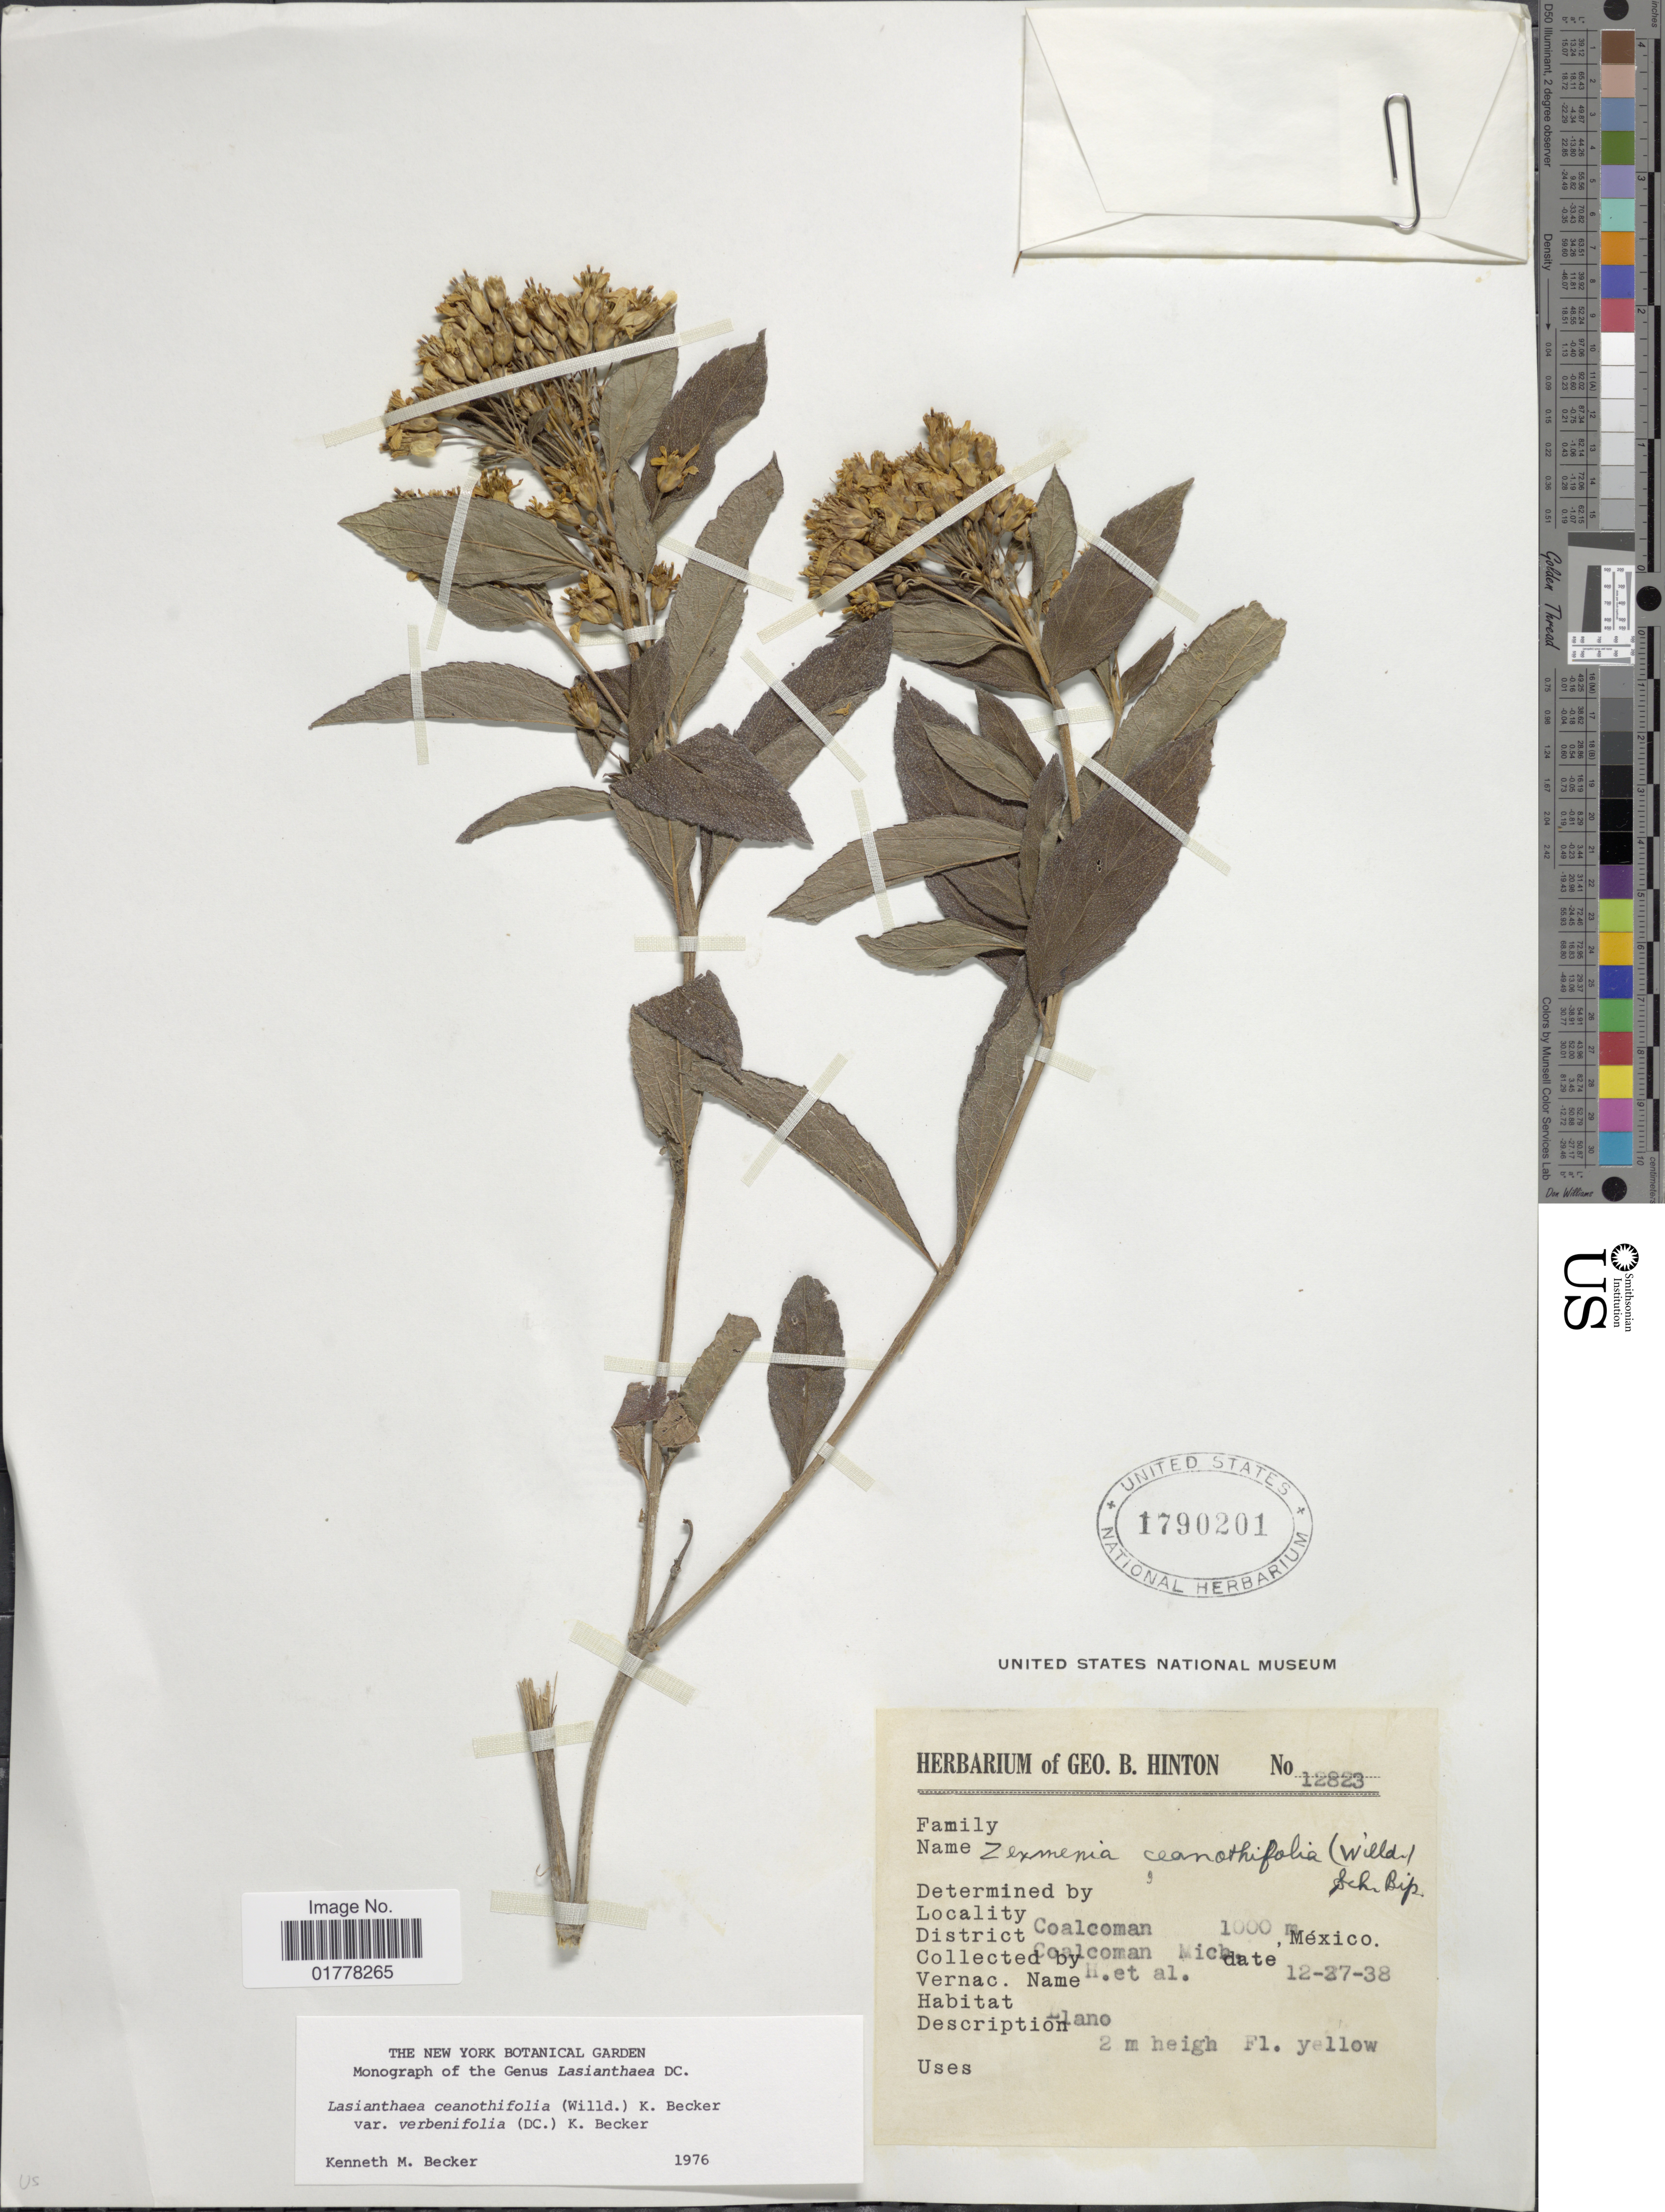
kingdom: Plantae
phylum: Tracheophyta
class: Magnoliopsida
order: Asterales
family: Asteraceae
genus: Lasianthaea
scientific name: Lasianthaea ceanothifolia var. verbenifolia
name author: (DC.) K.M. Becker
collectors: G. B. Hinton & et al.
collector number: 12823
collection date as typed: Transcribed d/m/y: 27/12/38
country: Mexico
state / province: Michoacán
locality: Coalcoman. District Coalcoman, Mich., México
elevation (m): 1000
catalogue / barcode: US 1790201